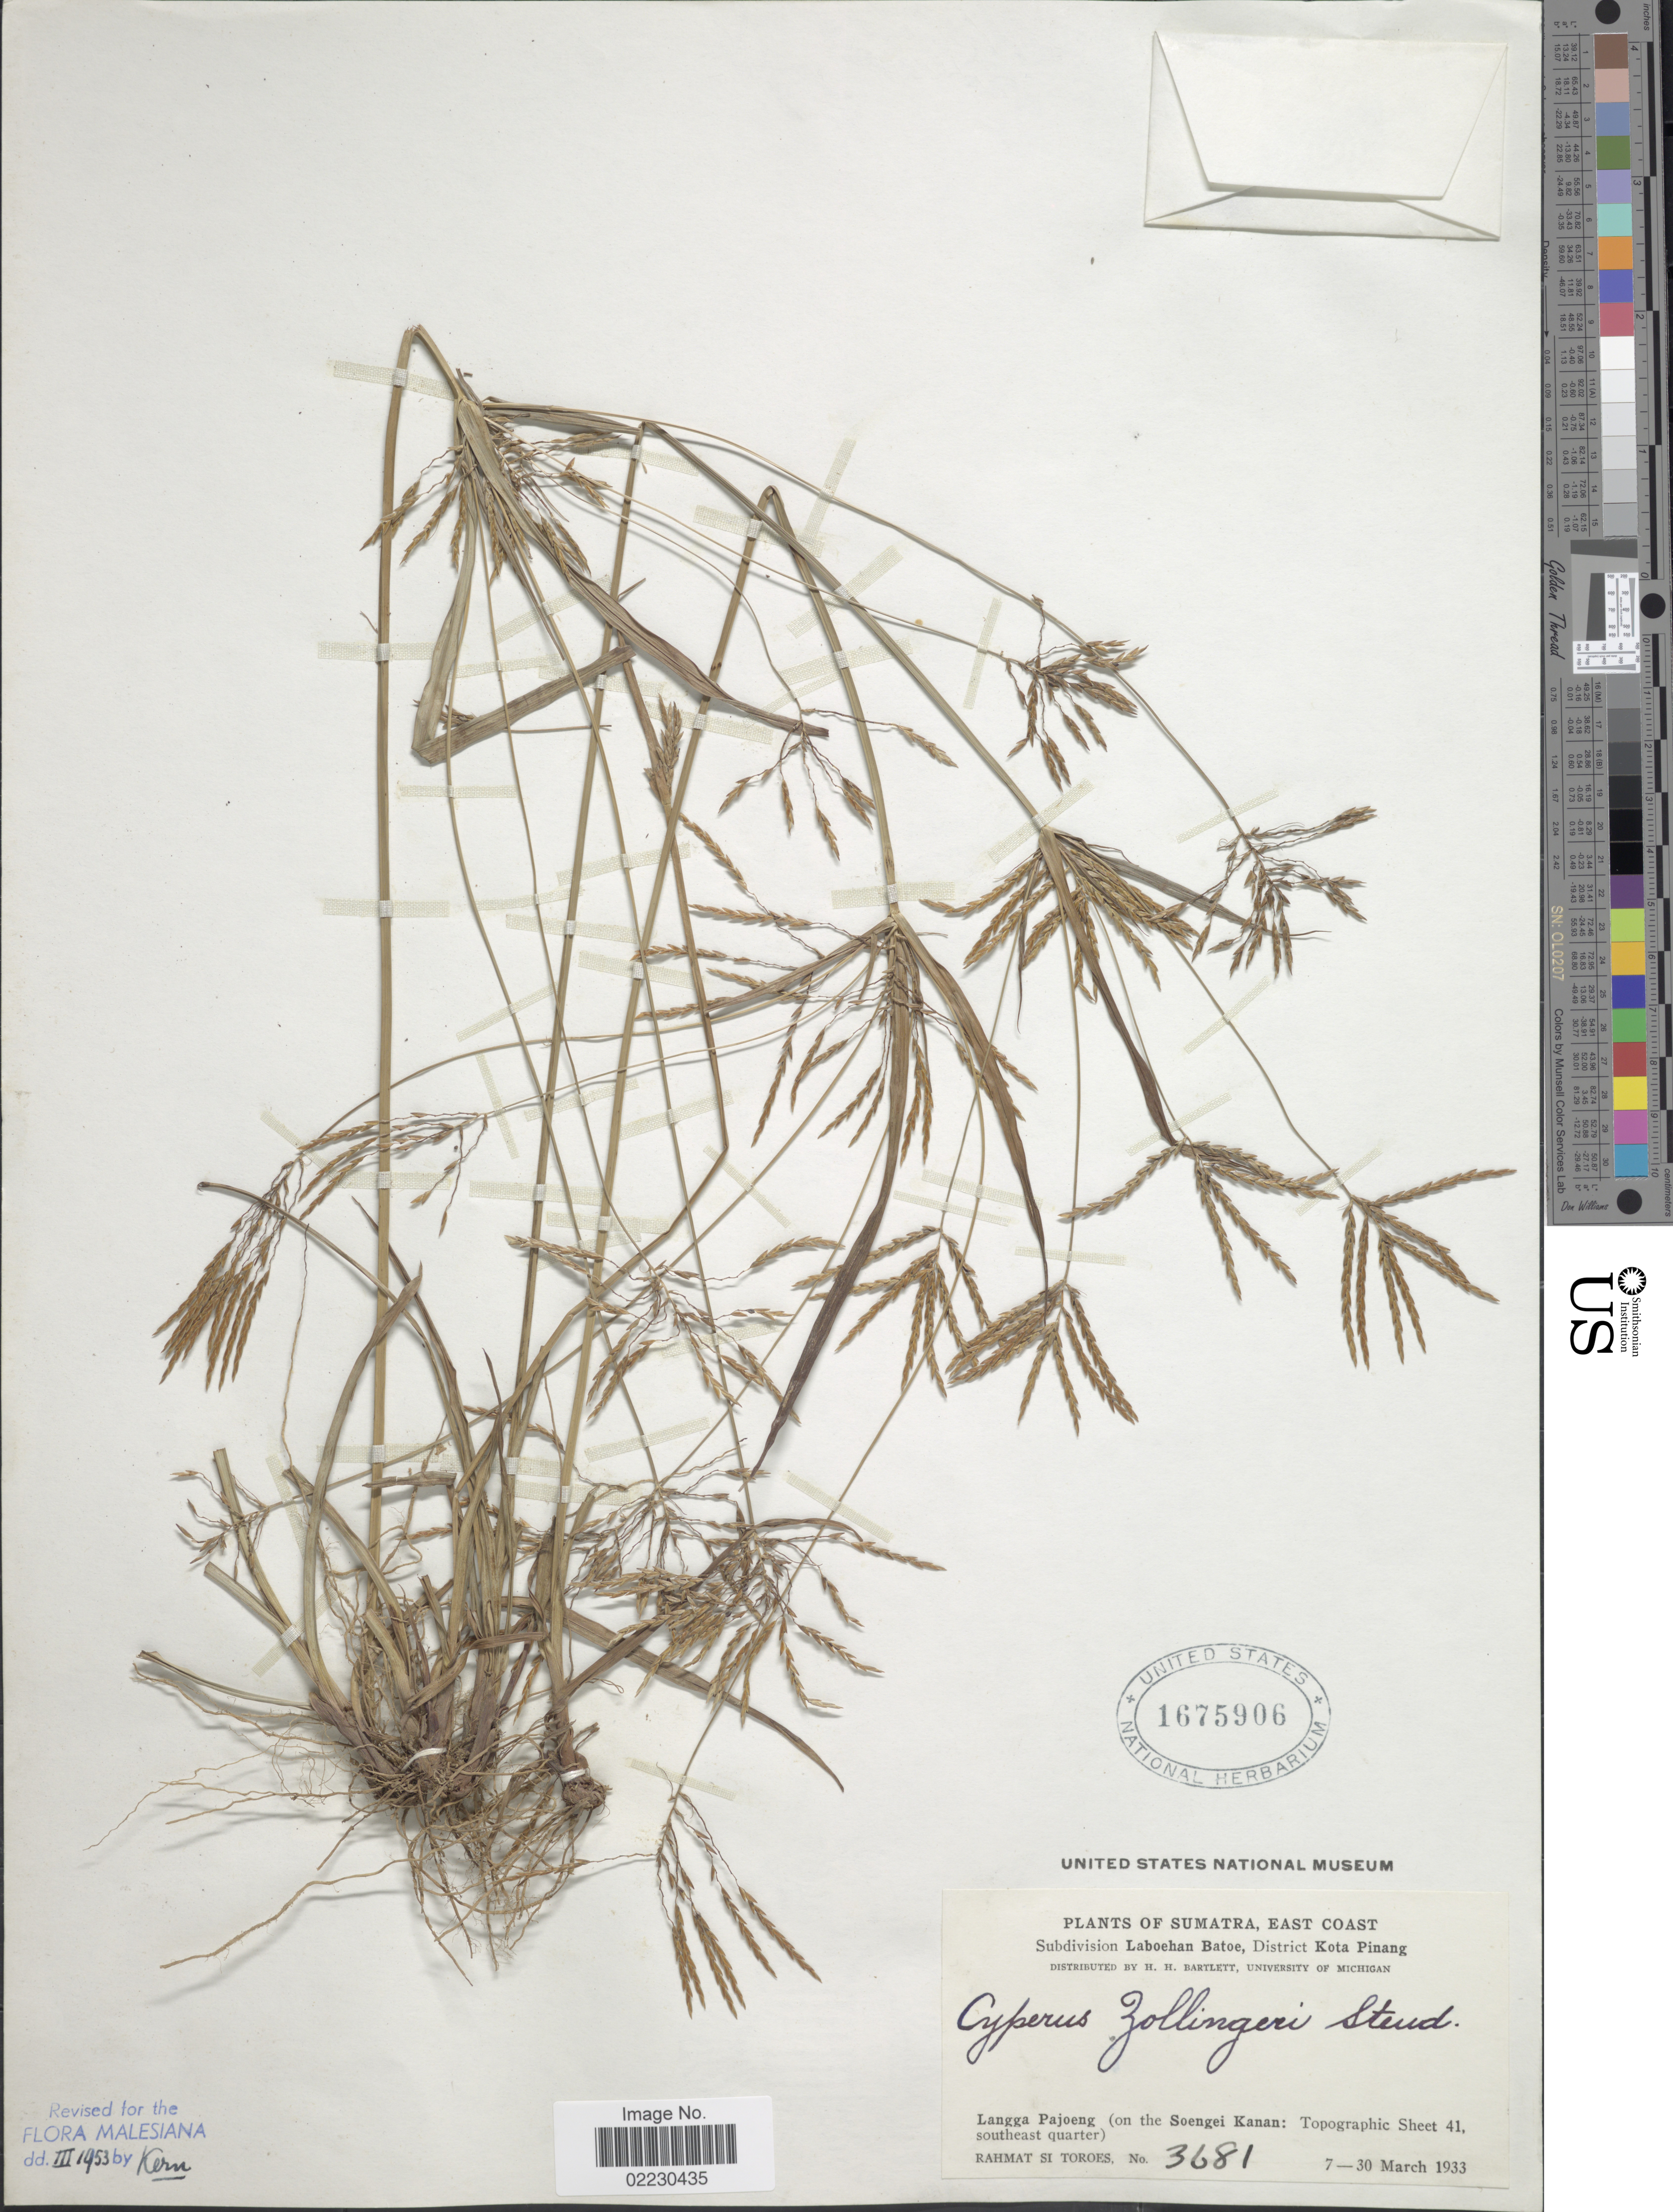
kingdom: Plantae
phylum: Tracheophyta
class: Liliopsida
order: Poales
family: Cyperaceae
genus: Cyperus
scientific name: Cyperus tenuiculmis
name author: Boeckeler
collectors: Rahmat Si Boeea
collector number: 3681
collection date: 1933-03-07/1933-03-30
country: Indonesia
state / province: Sumatra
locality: East Coast, Langga Pajoeng (on the Soengei Kanan:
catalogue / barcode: US 1675906